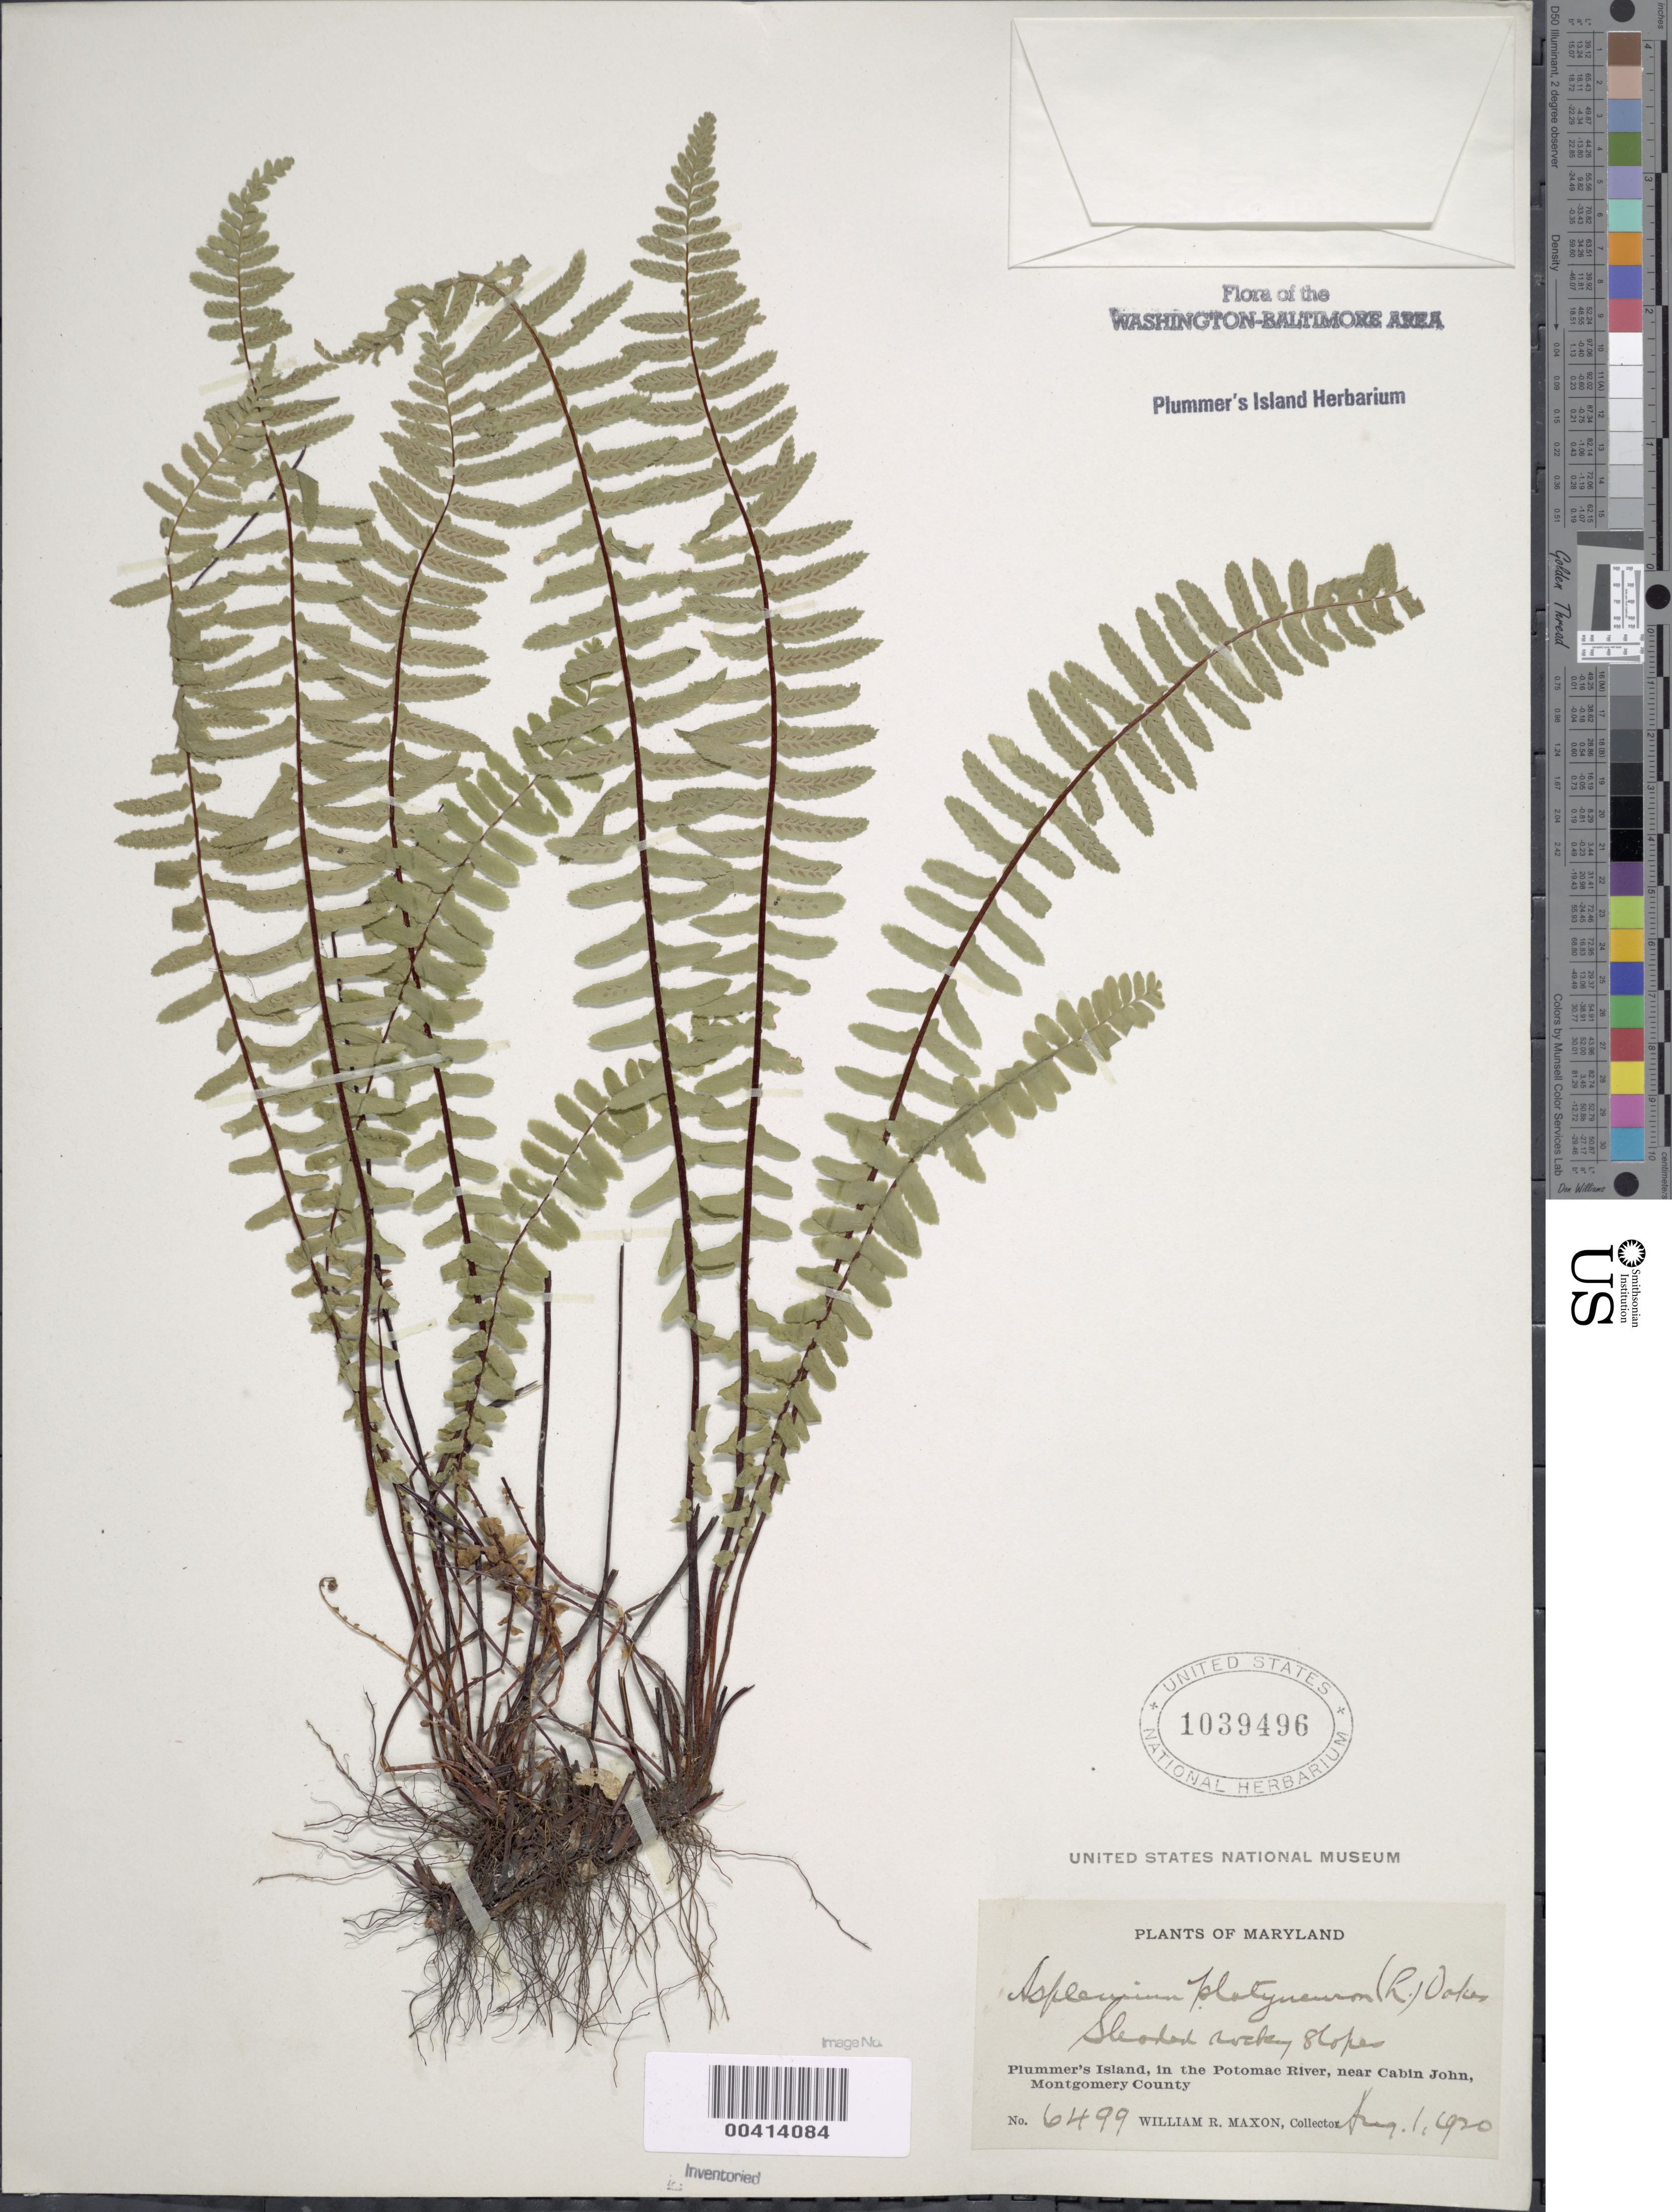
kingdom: Plantae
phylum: Tracheophyta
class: Polypodiopsida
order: Polypodiales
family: Aspleniaceae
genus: Asplenium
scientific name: Asplenium platyneuron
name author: (L.) Britton, Stearns & Poggenb.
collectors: W. R. Maxon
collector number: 6499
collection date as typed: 01 Aug 1920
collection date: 1920-08-01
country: United States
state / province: Maryland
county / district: Montgomery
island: Plummers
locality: Plummer's Island, in the Potomac River near Cabin John C. & O. Canal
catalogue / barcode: US 1039496